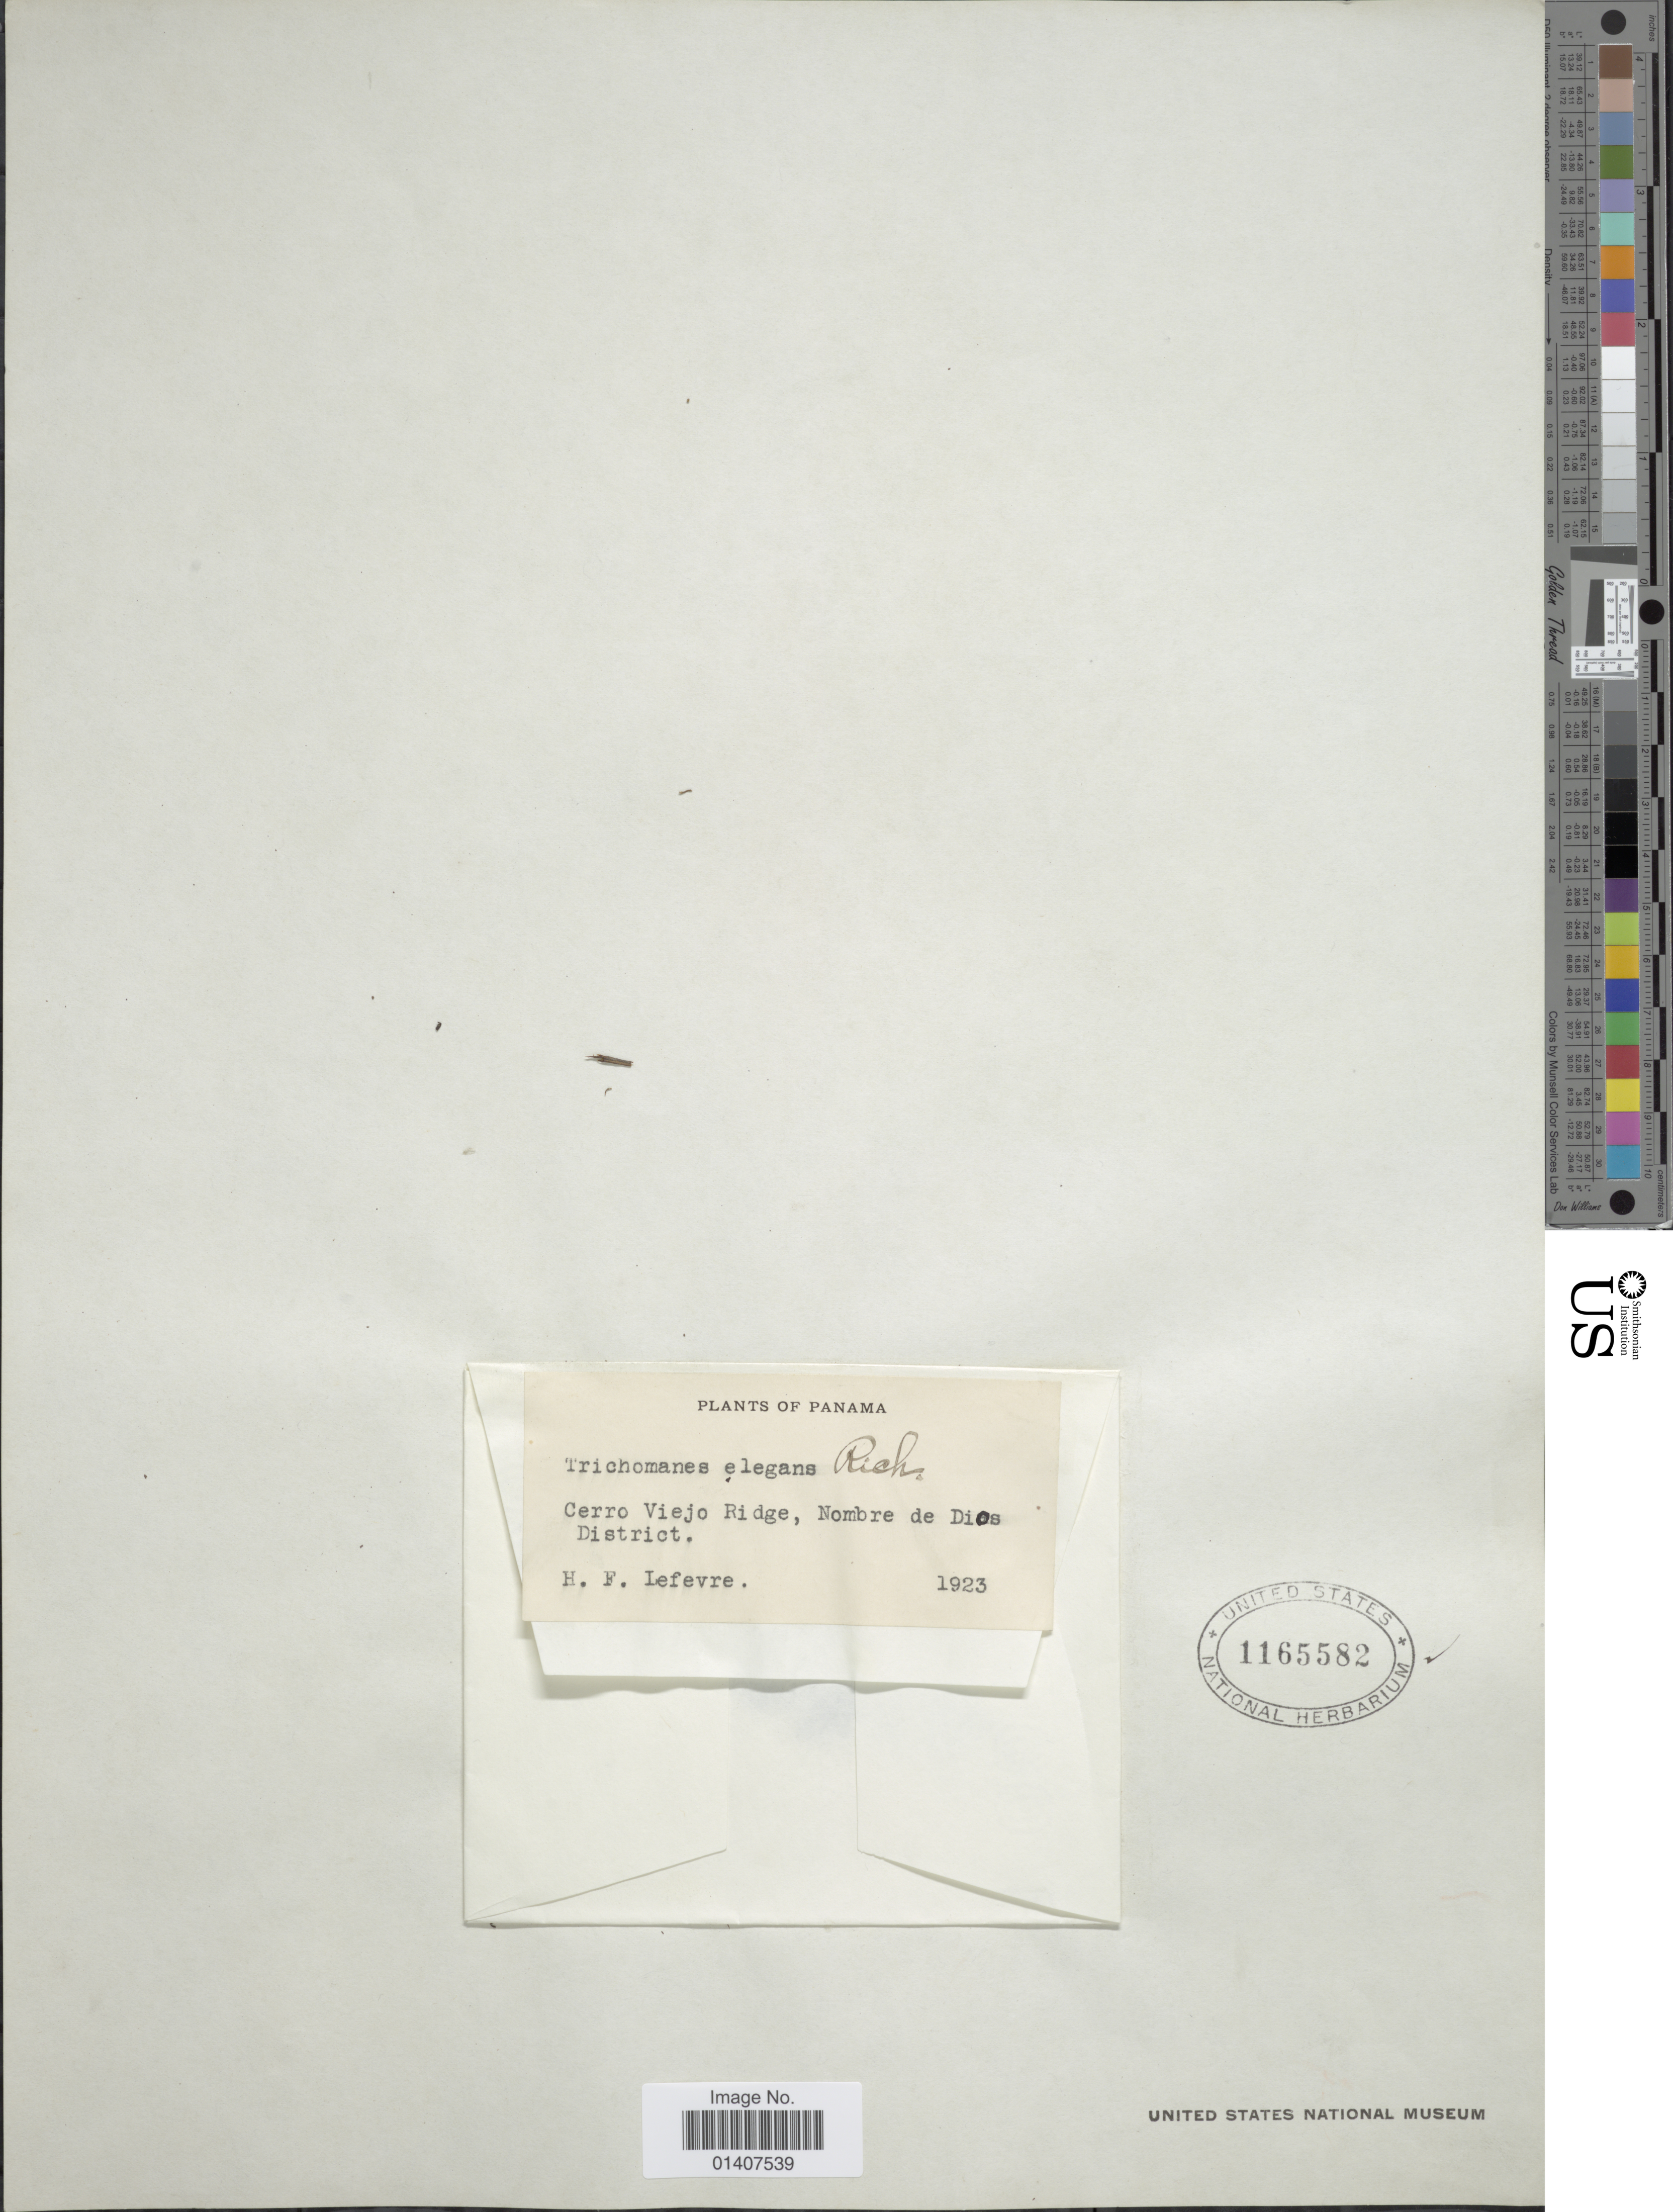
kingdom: Plantae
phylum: Tracheophyta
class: Polypodiopsida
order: Hymenophyllales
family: Hymenophyllaceae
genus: Trichomanes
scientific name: Trichomanes elegans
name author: Rich.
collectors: H. Lefevre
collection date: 1923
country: Panama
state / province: Panamá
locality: Cerro Viejo Ridge, Nombre de Dios District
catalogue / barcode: US 1165582